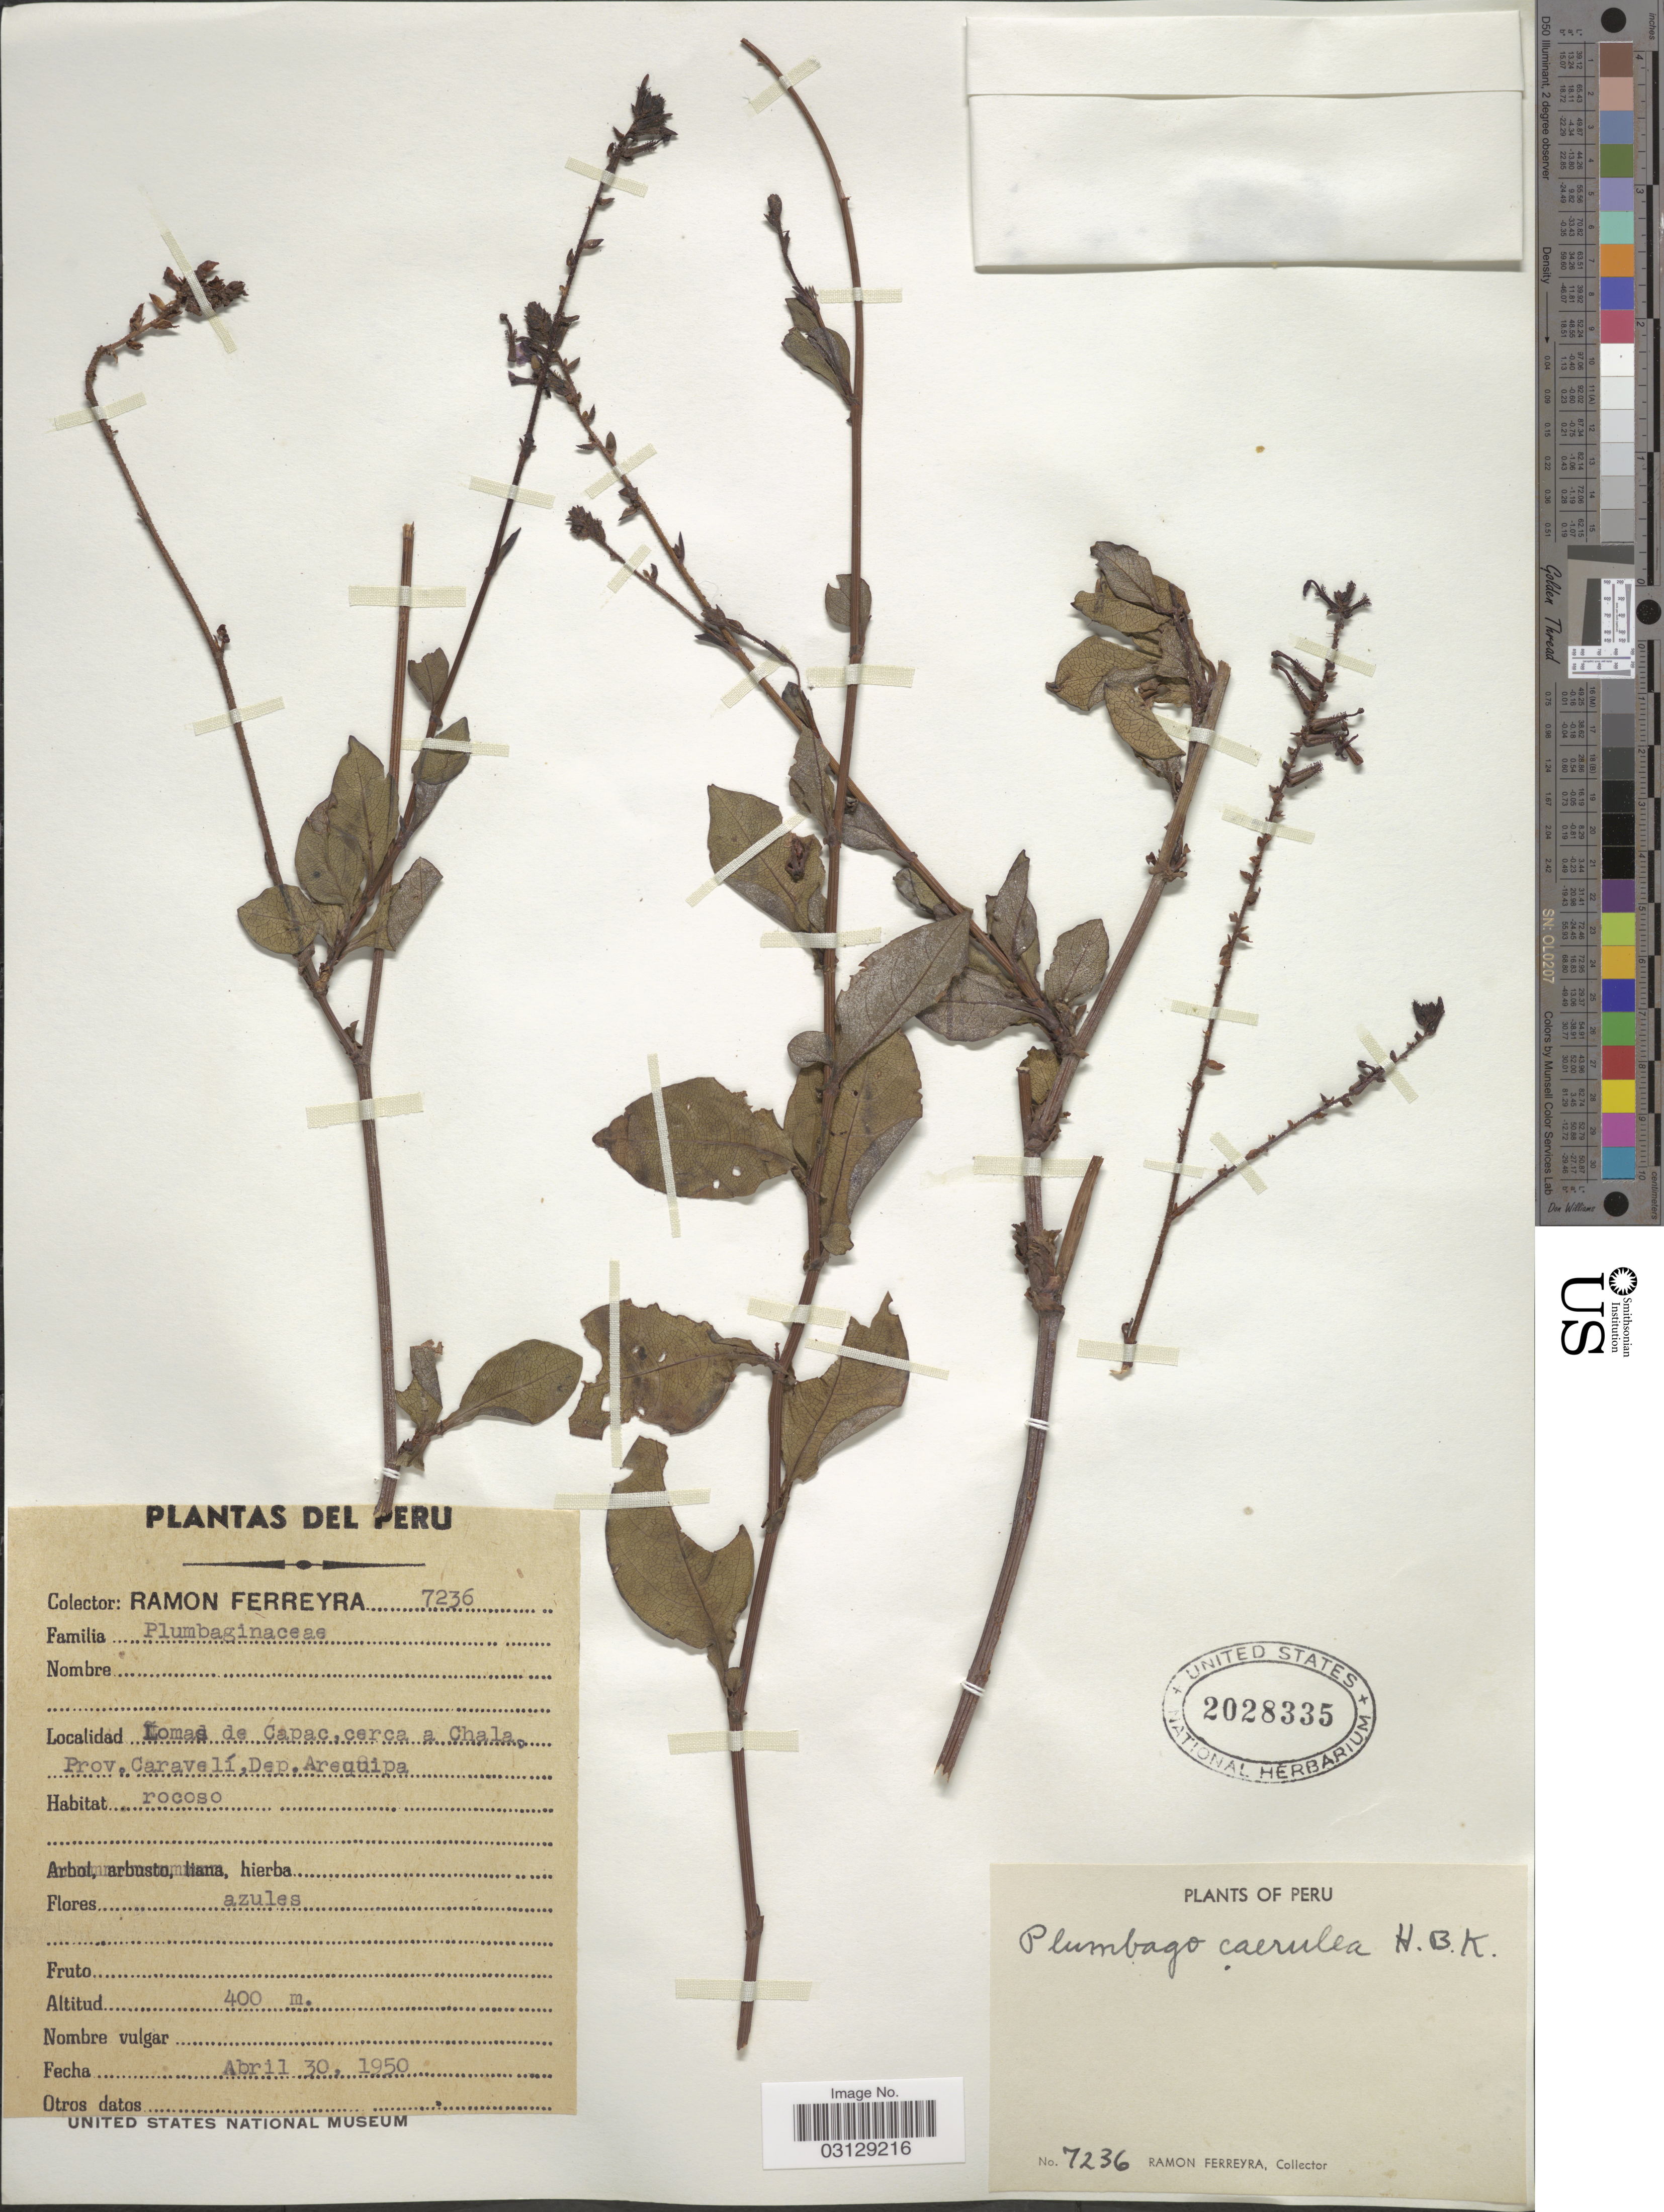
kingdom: Plantae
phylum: Tracheophyta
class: Magnoliopsida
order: Caryophyllales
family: Plumbaginaceae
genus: Plumbago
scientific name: Plumbago coerulea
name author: Auct.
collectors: R. A. Ferreyra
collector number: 7236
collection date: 1950-04-30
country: Peru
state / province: Arequipa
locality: Loma de Capac, cerca a Chala. Prov. Caravelí, Dep. Arequipa.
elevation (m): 400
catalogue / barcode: US 2028335